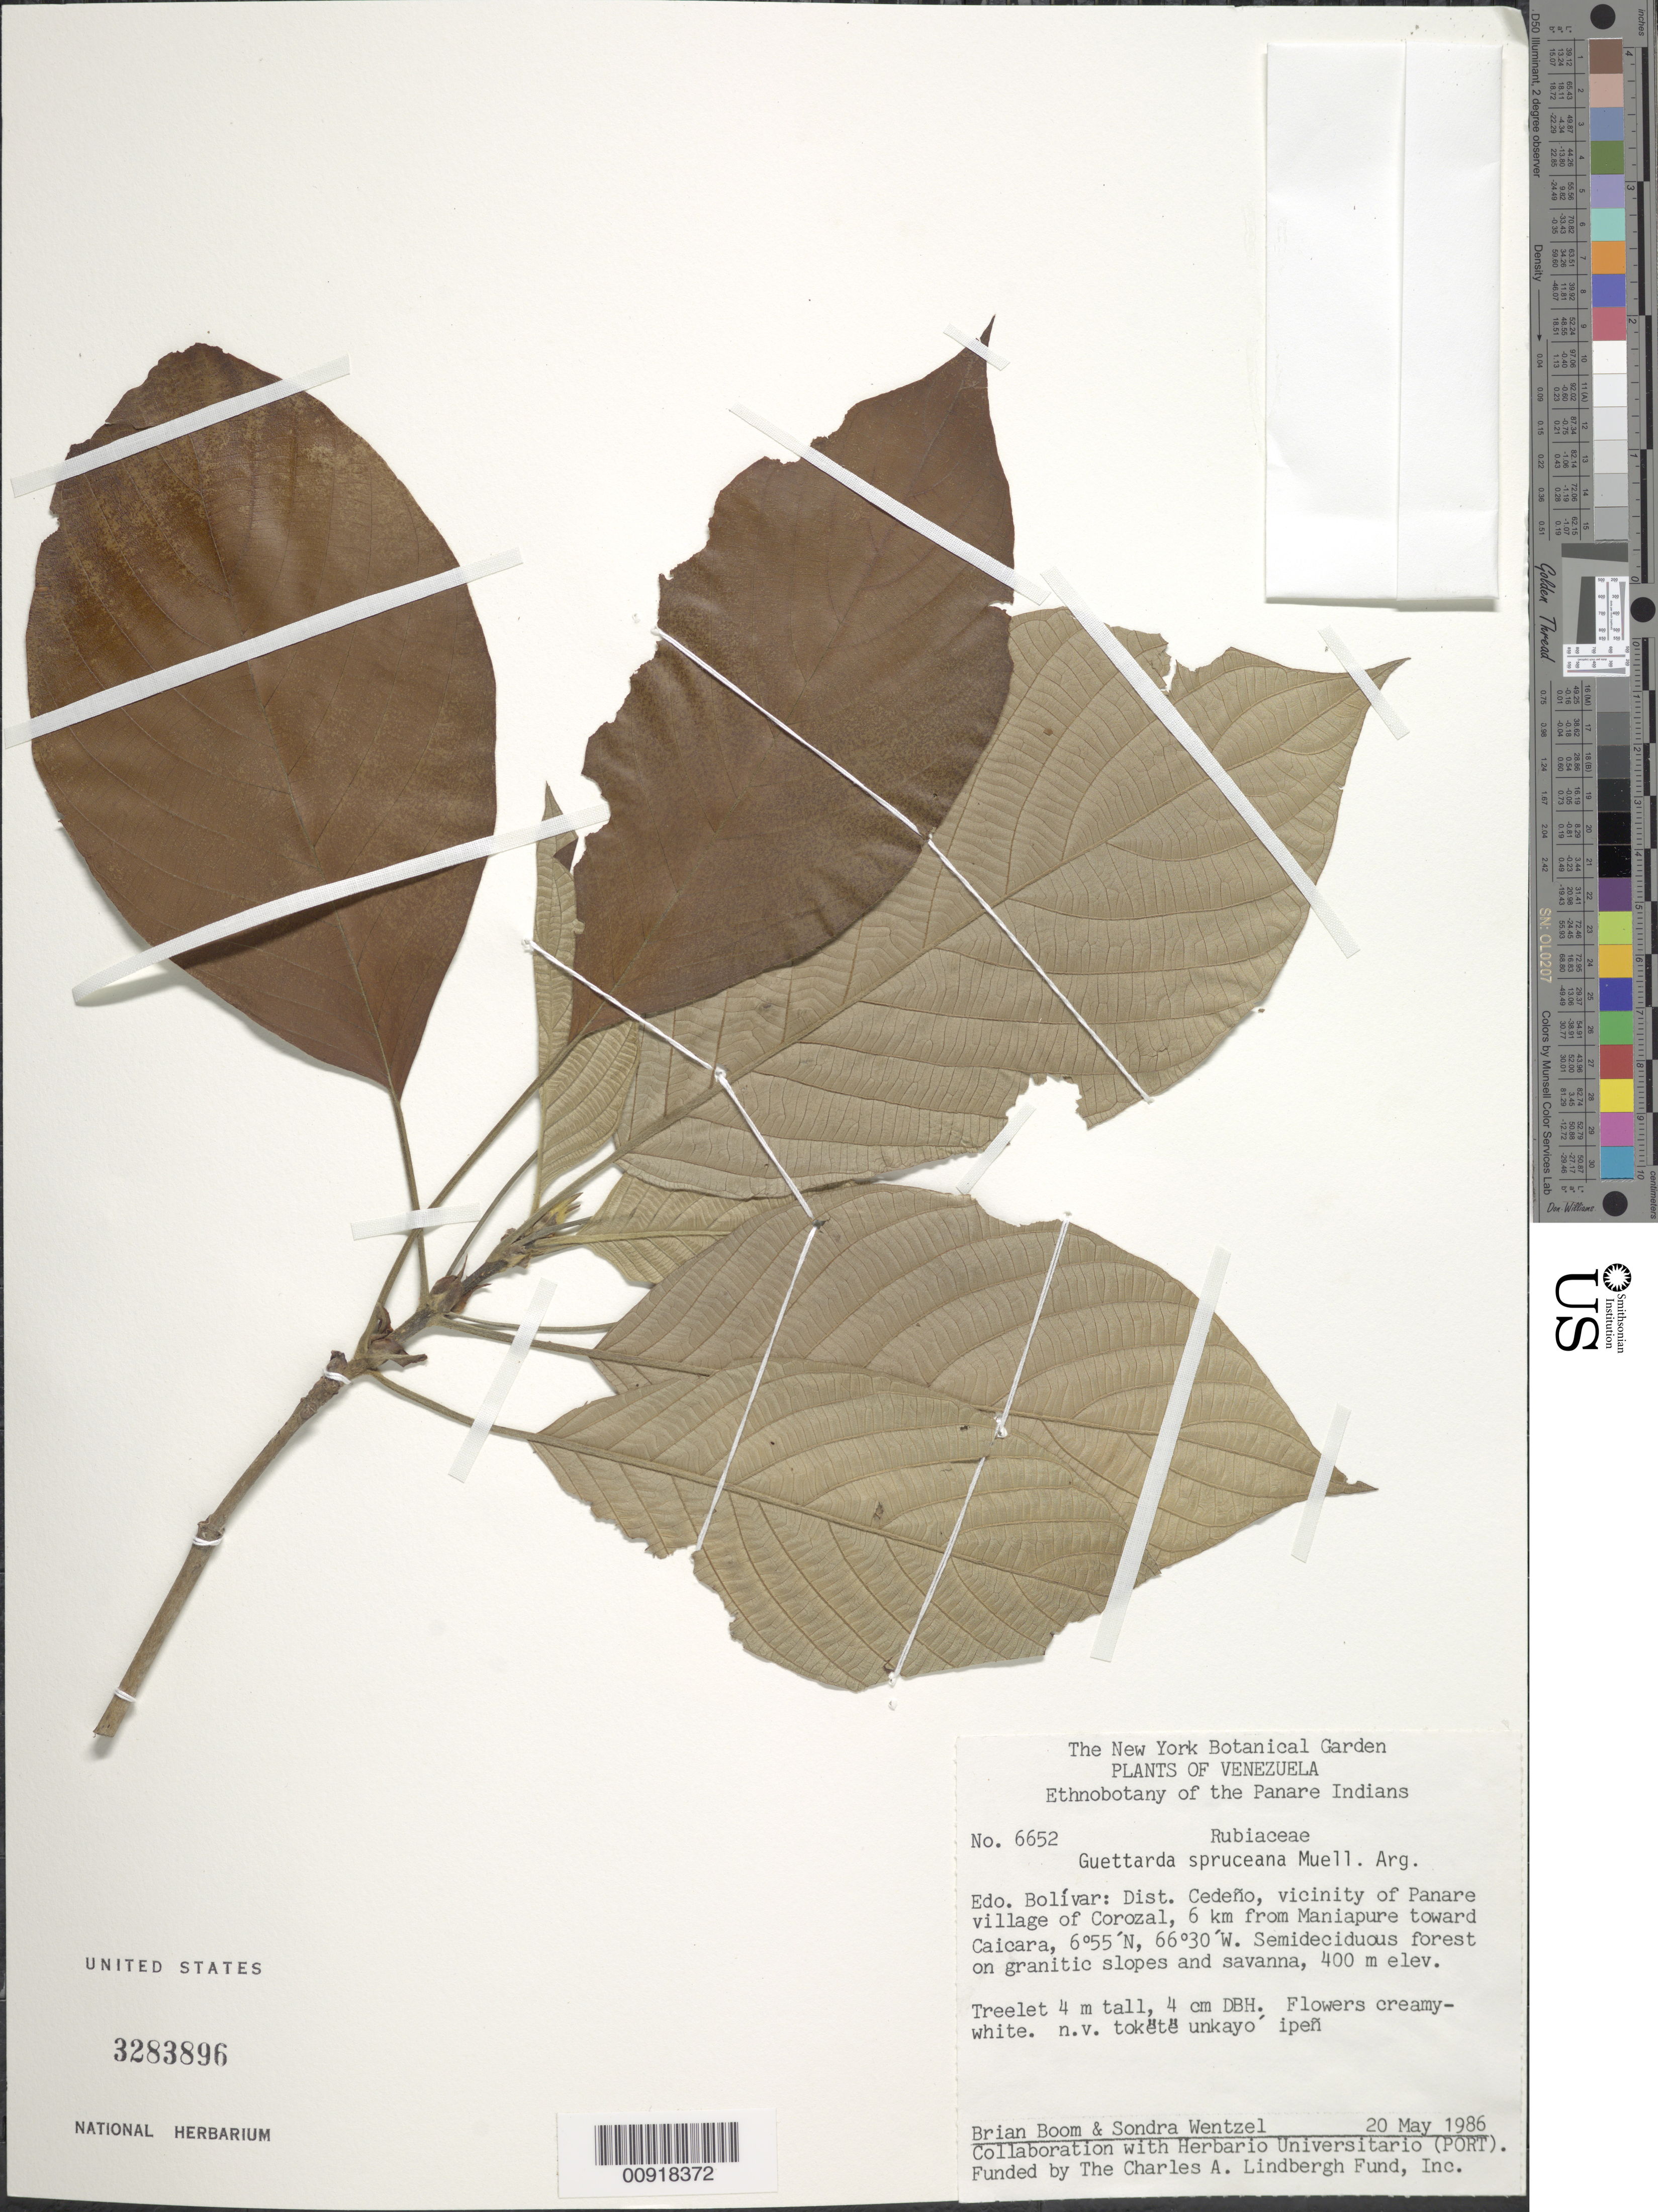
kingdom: Plantae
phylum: Tracheophyta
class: Magnoliopsida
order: Gentianales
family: Rubiaceae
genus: Guettarda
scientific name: Guettarda spruceana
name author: Müll. Arg.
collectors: B. M. Boom & S. Wentzel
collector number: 6652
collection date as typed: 20-May-86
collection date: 1986-05-20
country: Venezuela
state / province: Bolívar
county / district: Cedeño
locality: Panare village of Corozal, vic., 6 km from Maniapure toward Caicara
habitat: Semideciduous forest on granitic slopes and savanna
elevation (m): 400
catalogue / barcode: US 3283896